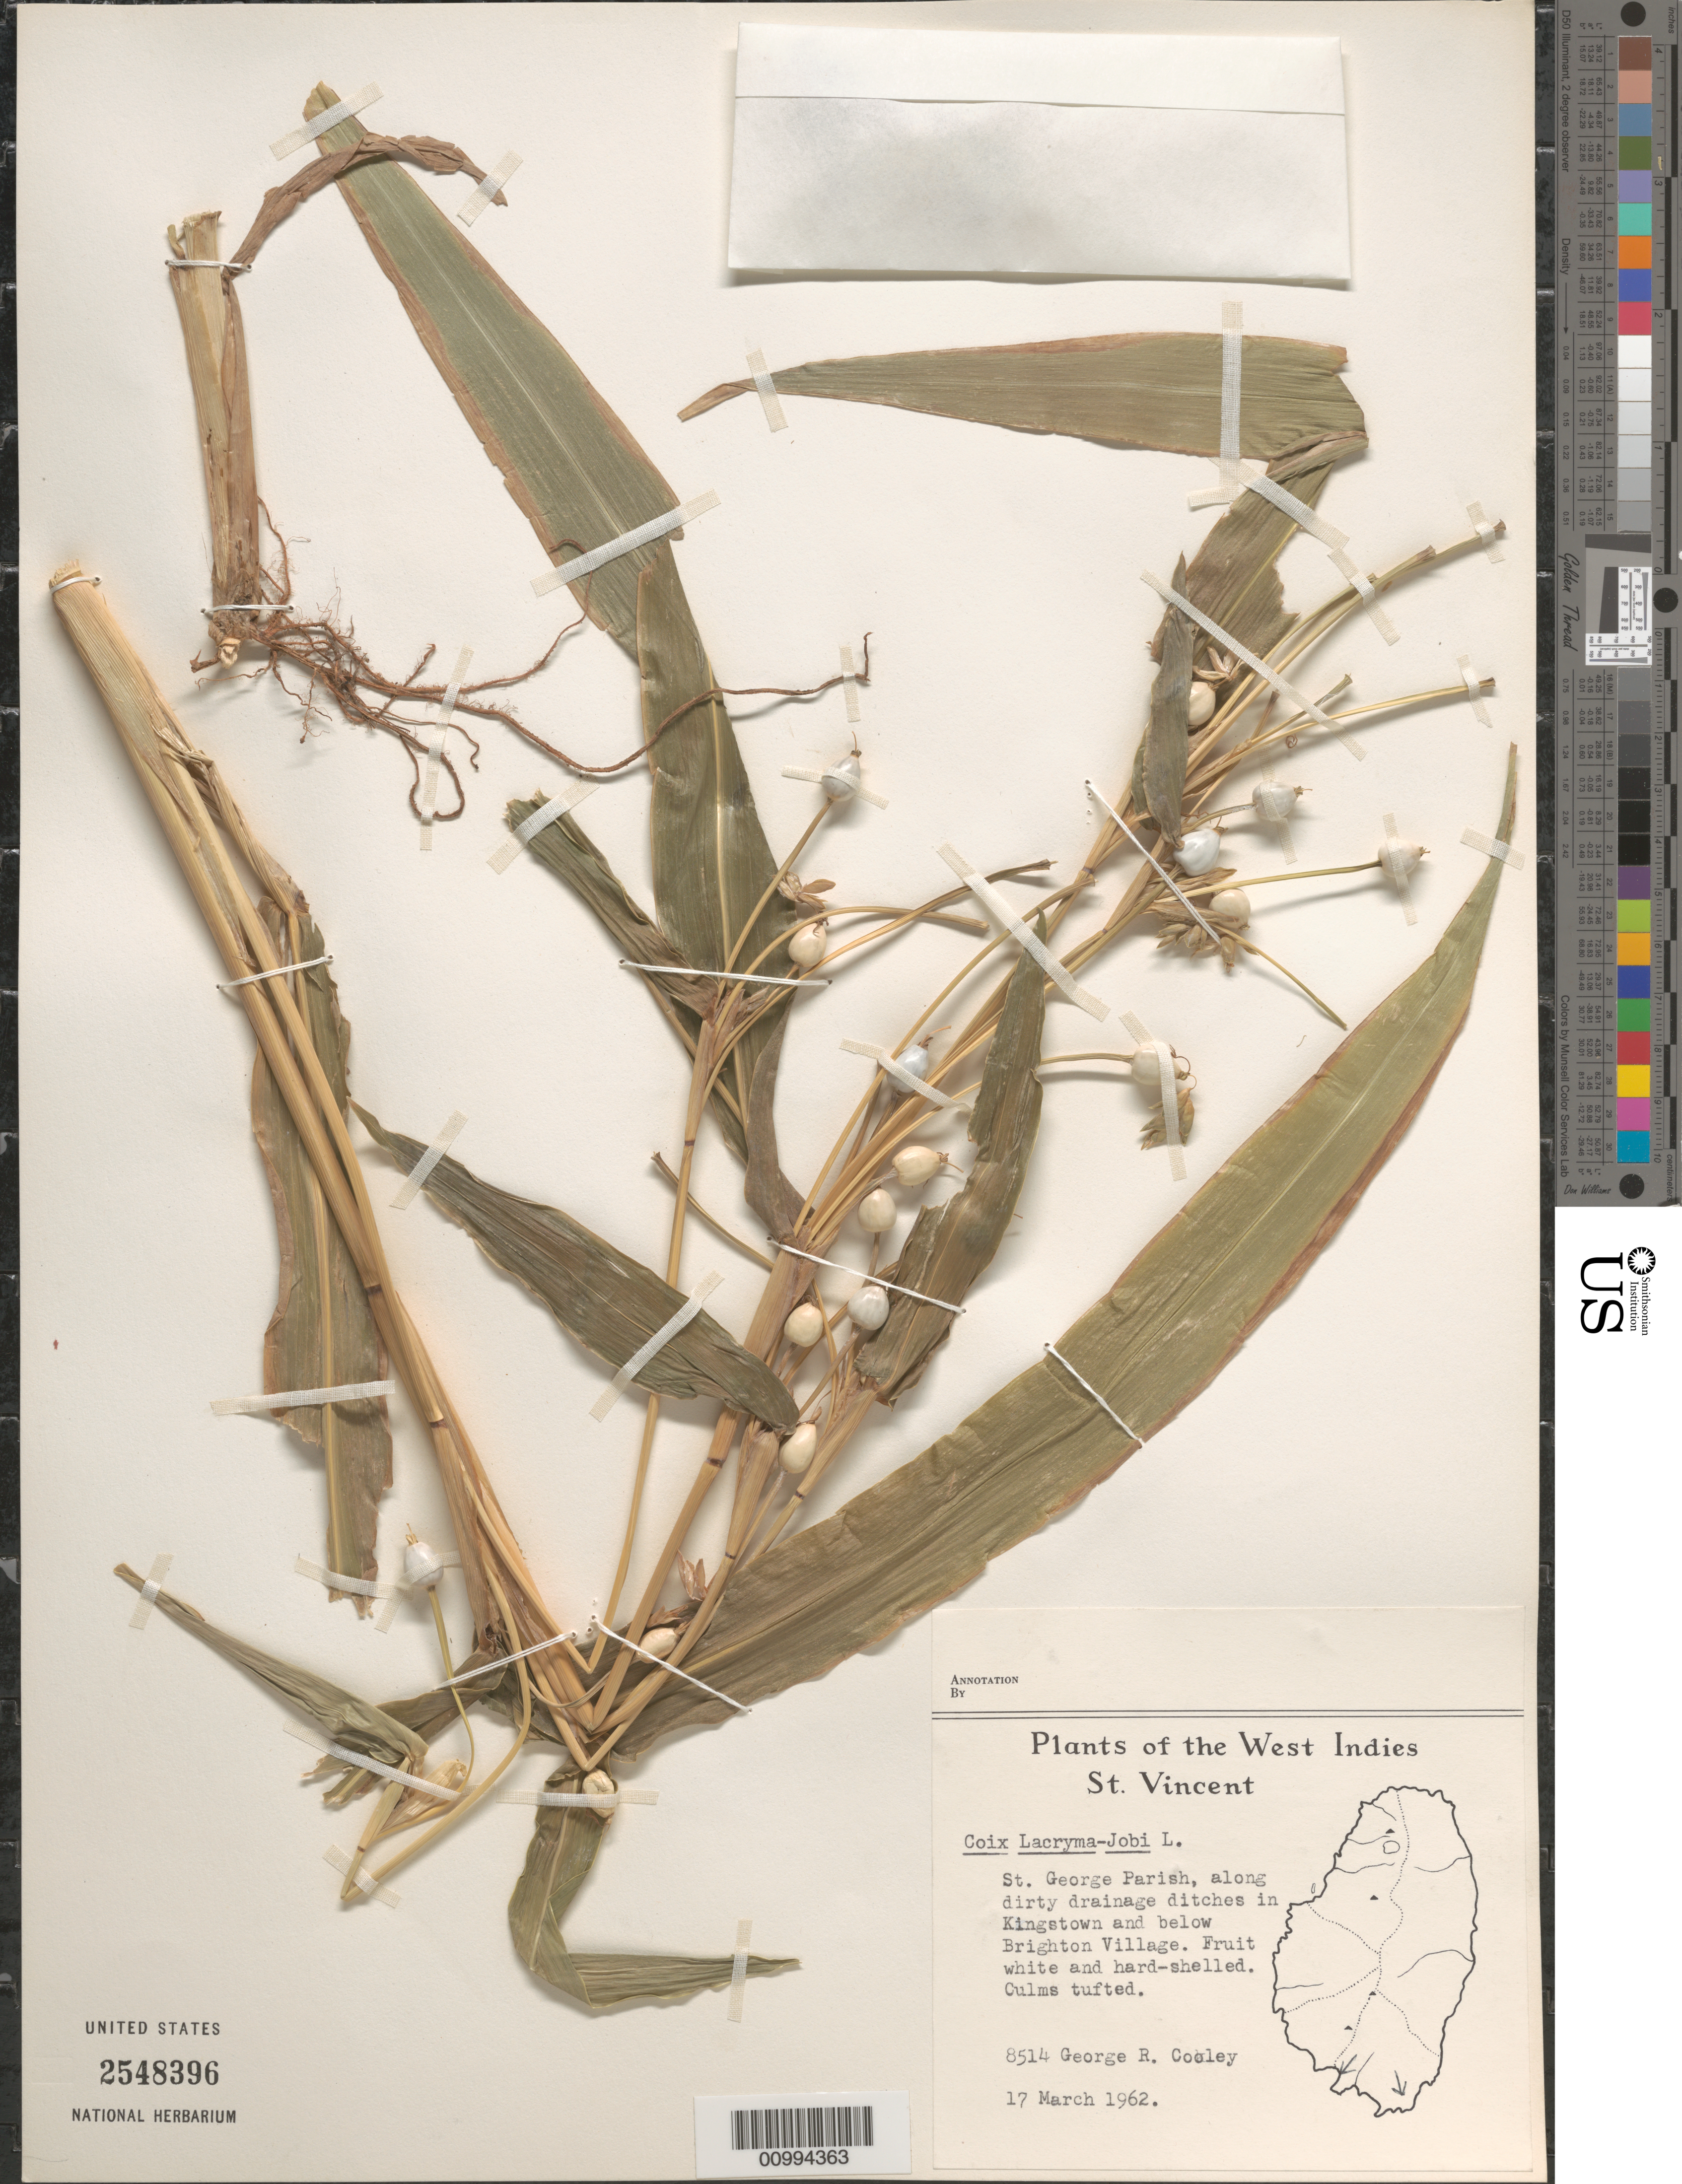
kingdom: Plantae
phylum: Tracheophyta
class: Liliopsida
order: Poales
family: Poaceae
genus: Coix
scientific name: Coix lacryma-jobi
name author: L.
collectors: G. R. Cooley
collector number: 8514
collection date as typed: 17 Mar 1962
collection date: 1962-03-17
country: St. Vincent - Grenadines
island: St. Vincent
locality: Kingstown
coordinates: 0 N, 0 E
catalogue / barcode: US 2548396